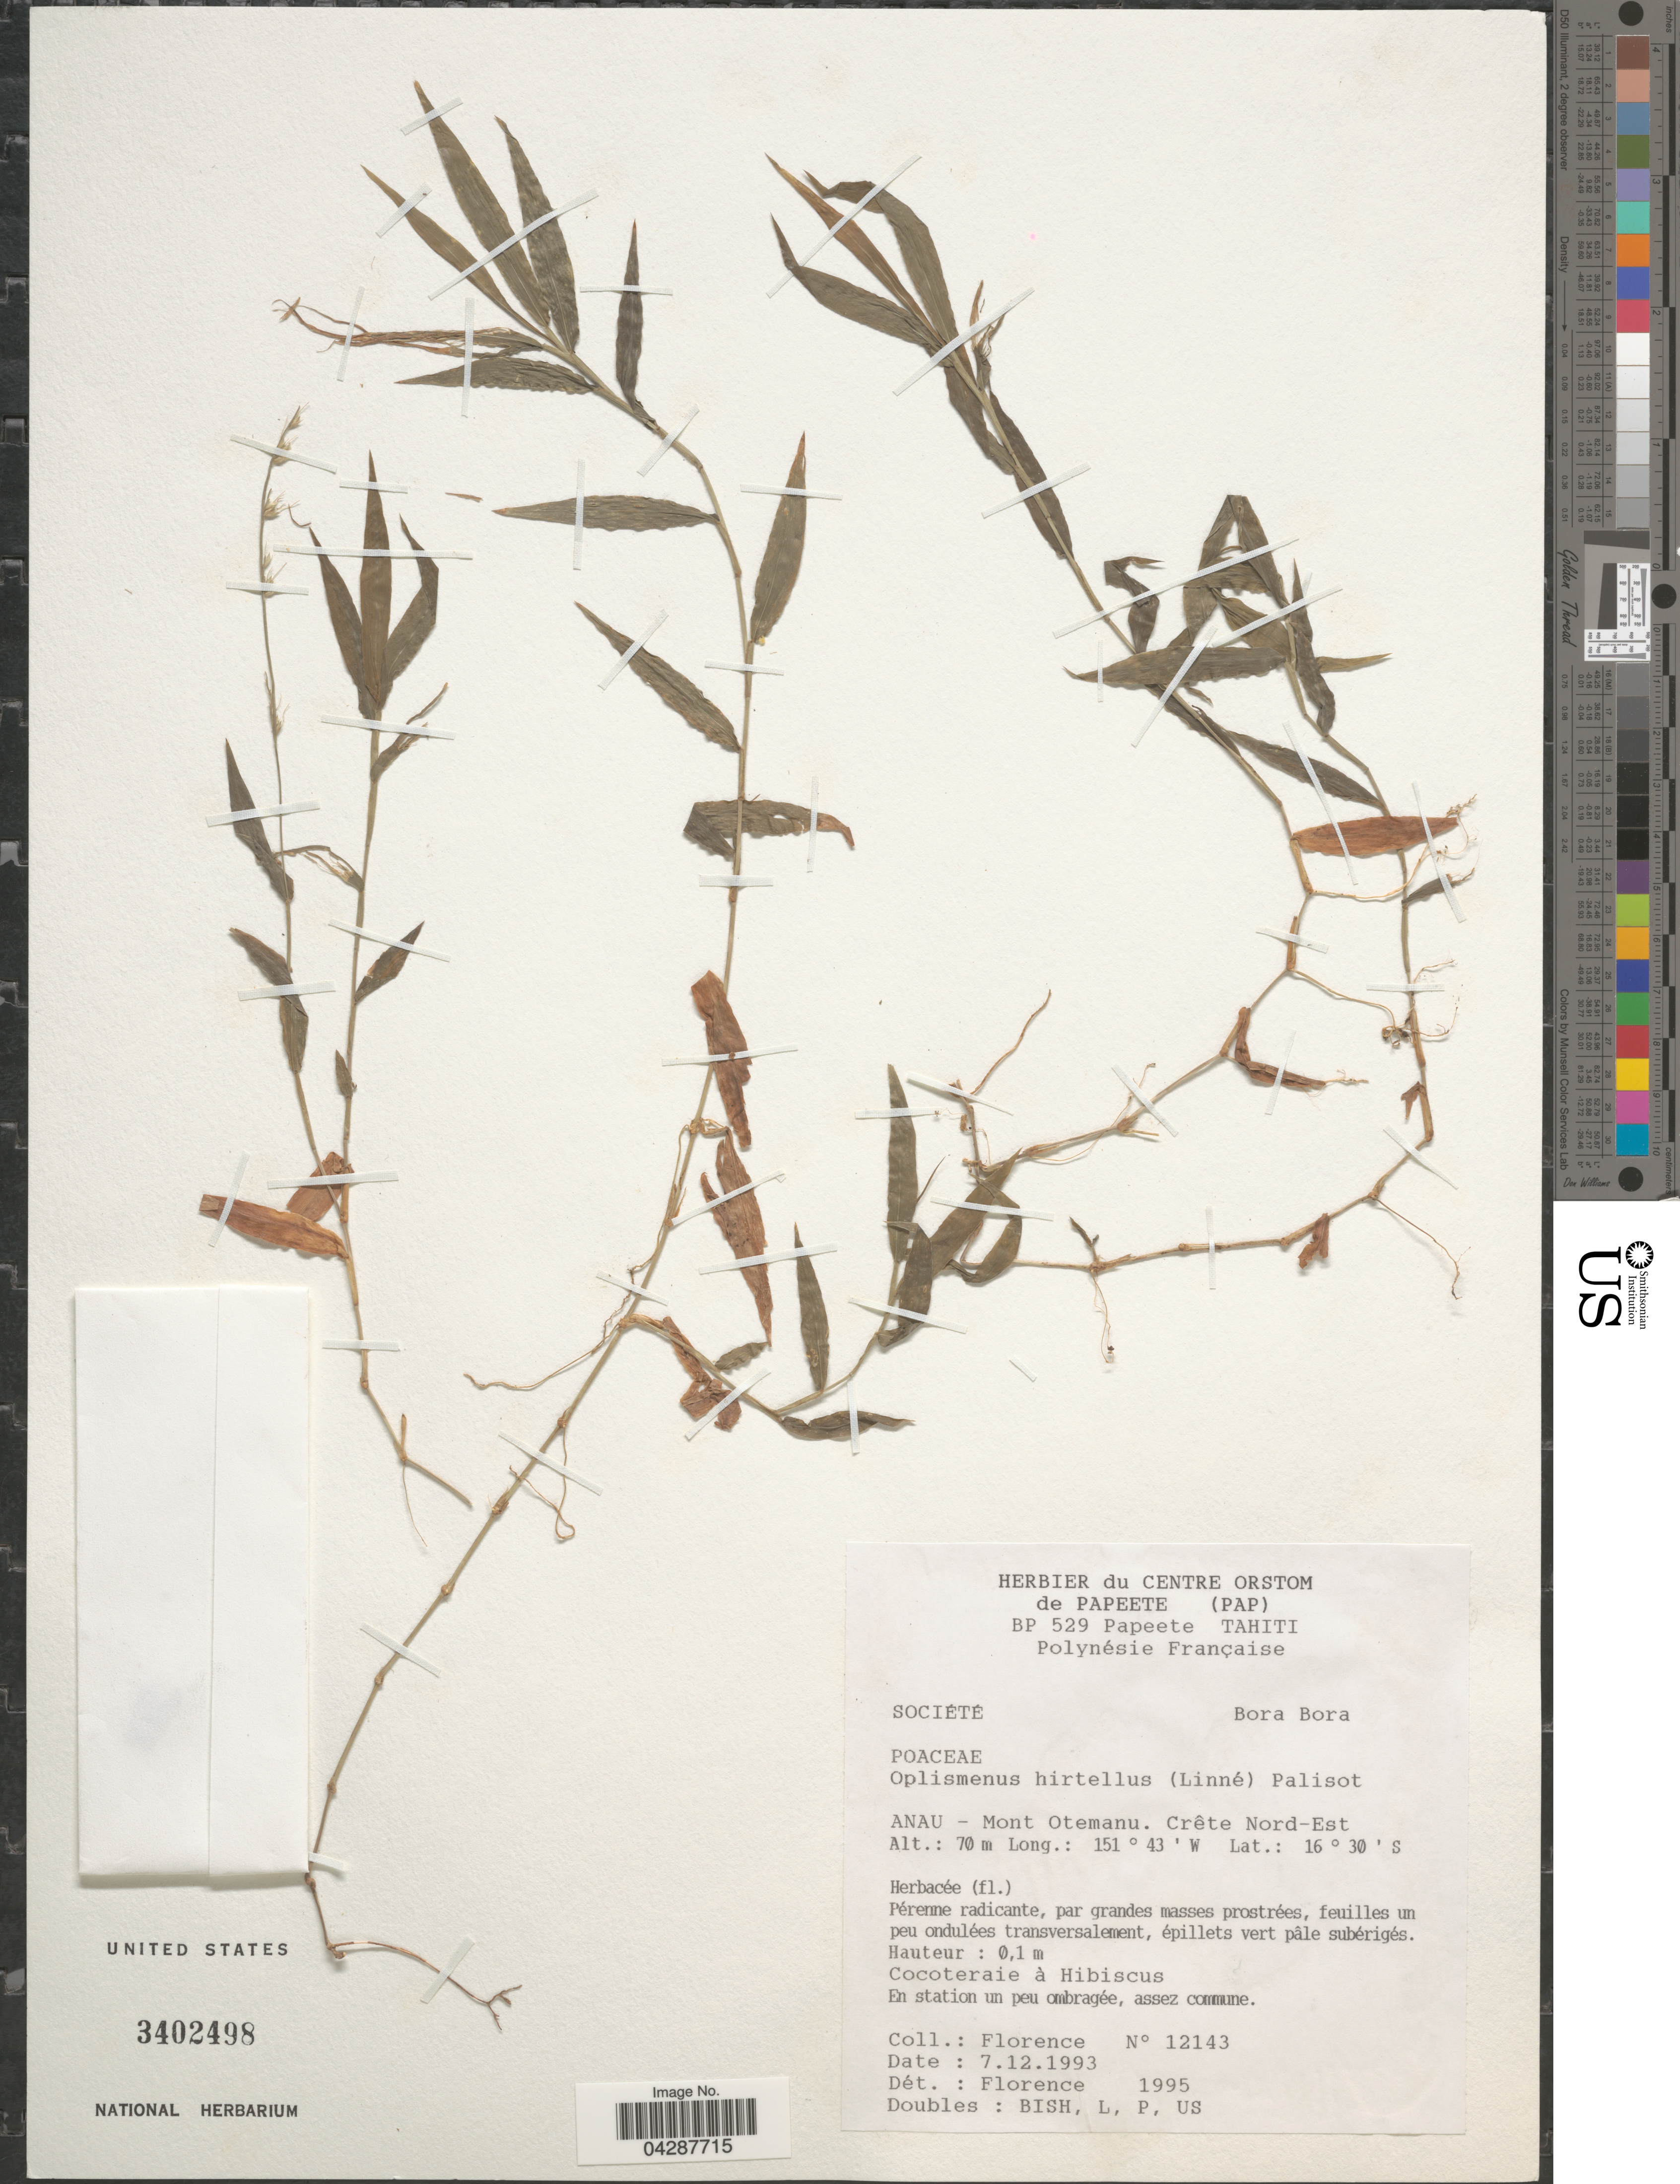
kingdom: Plantae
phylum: Tracheophyta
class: Liliopsida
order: Poales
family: Poaceae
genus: Oplismenus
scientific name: Oplismenus hirtellus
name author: (L.) P. Beauv.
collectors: -. Florence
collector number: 12143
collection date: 1993-12-07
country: French Polynesia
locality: Bora bora. Anau - Mont Otemanu. Crête Nord-Est.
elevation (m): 70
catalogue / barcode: US 3402498